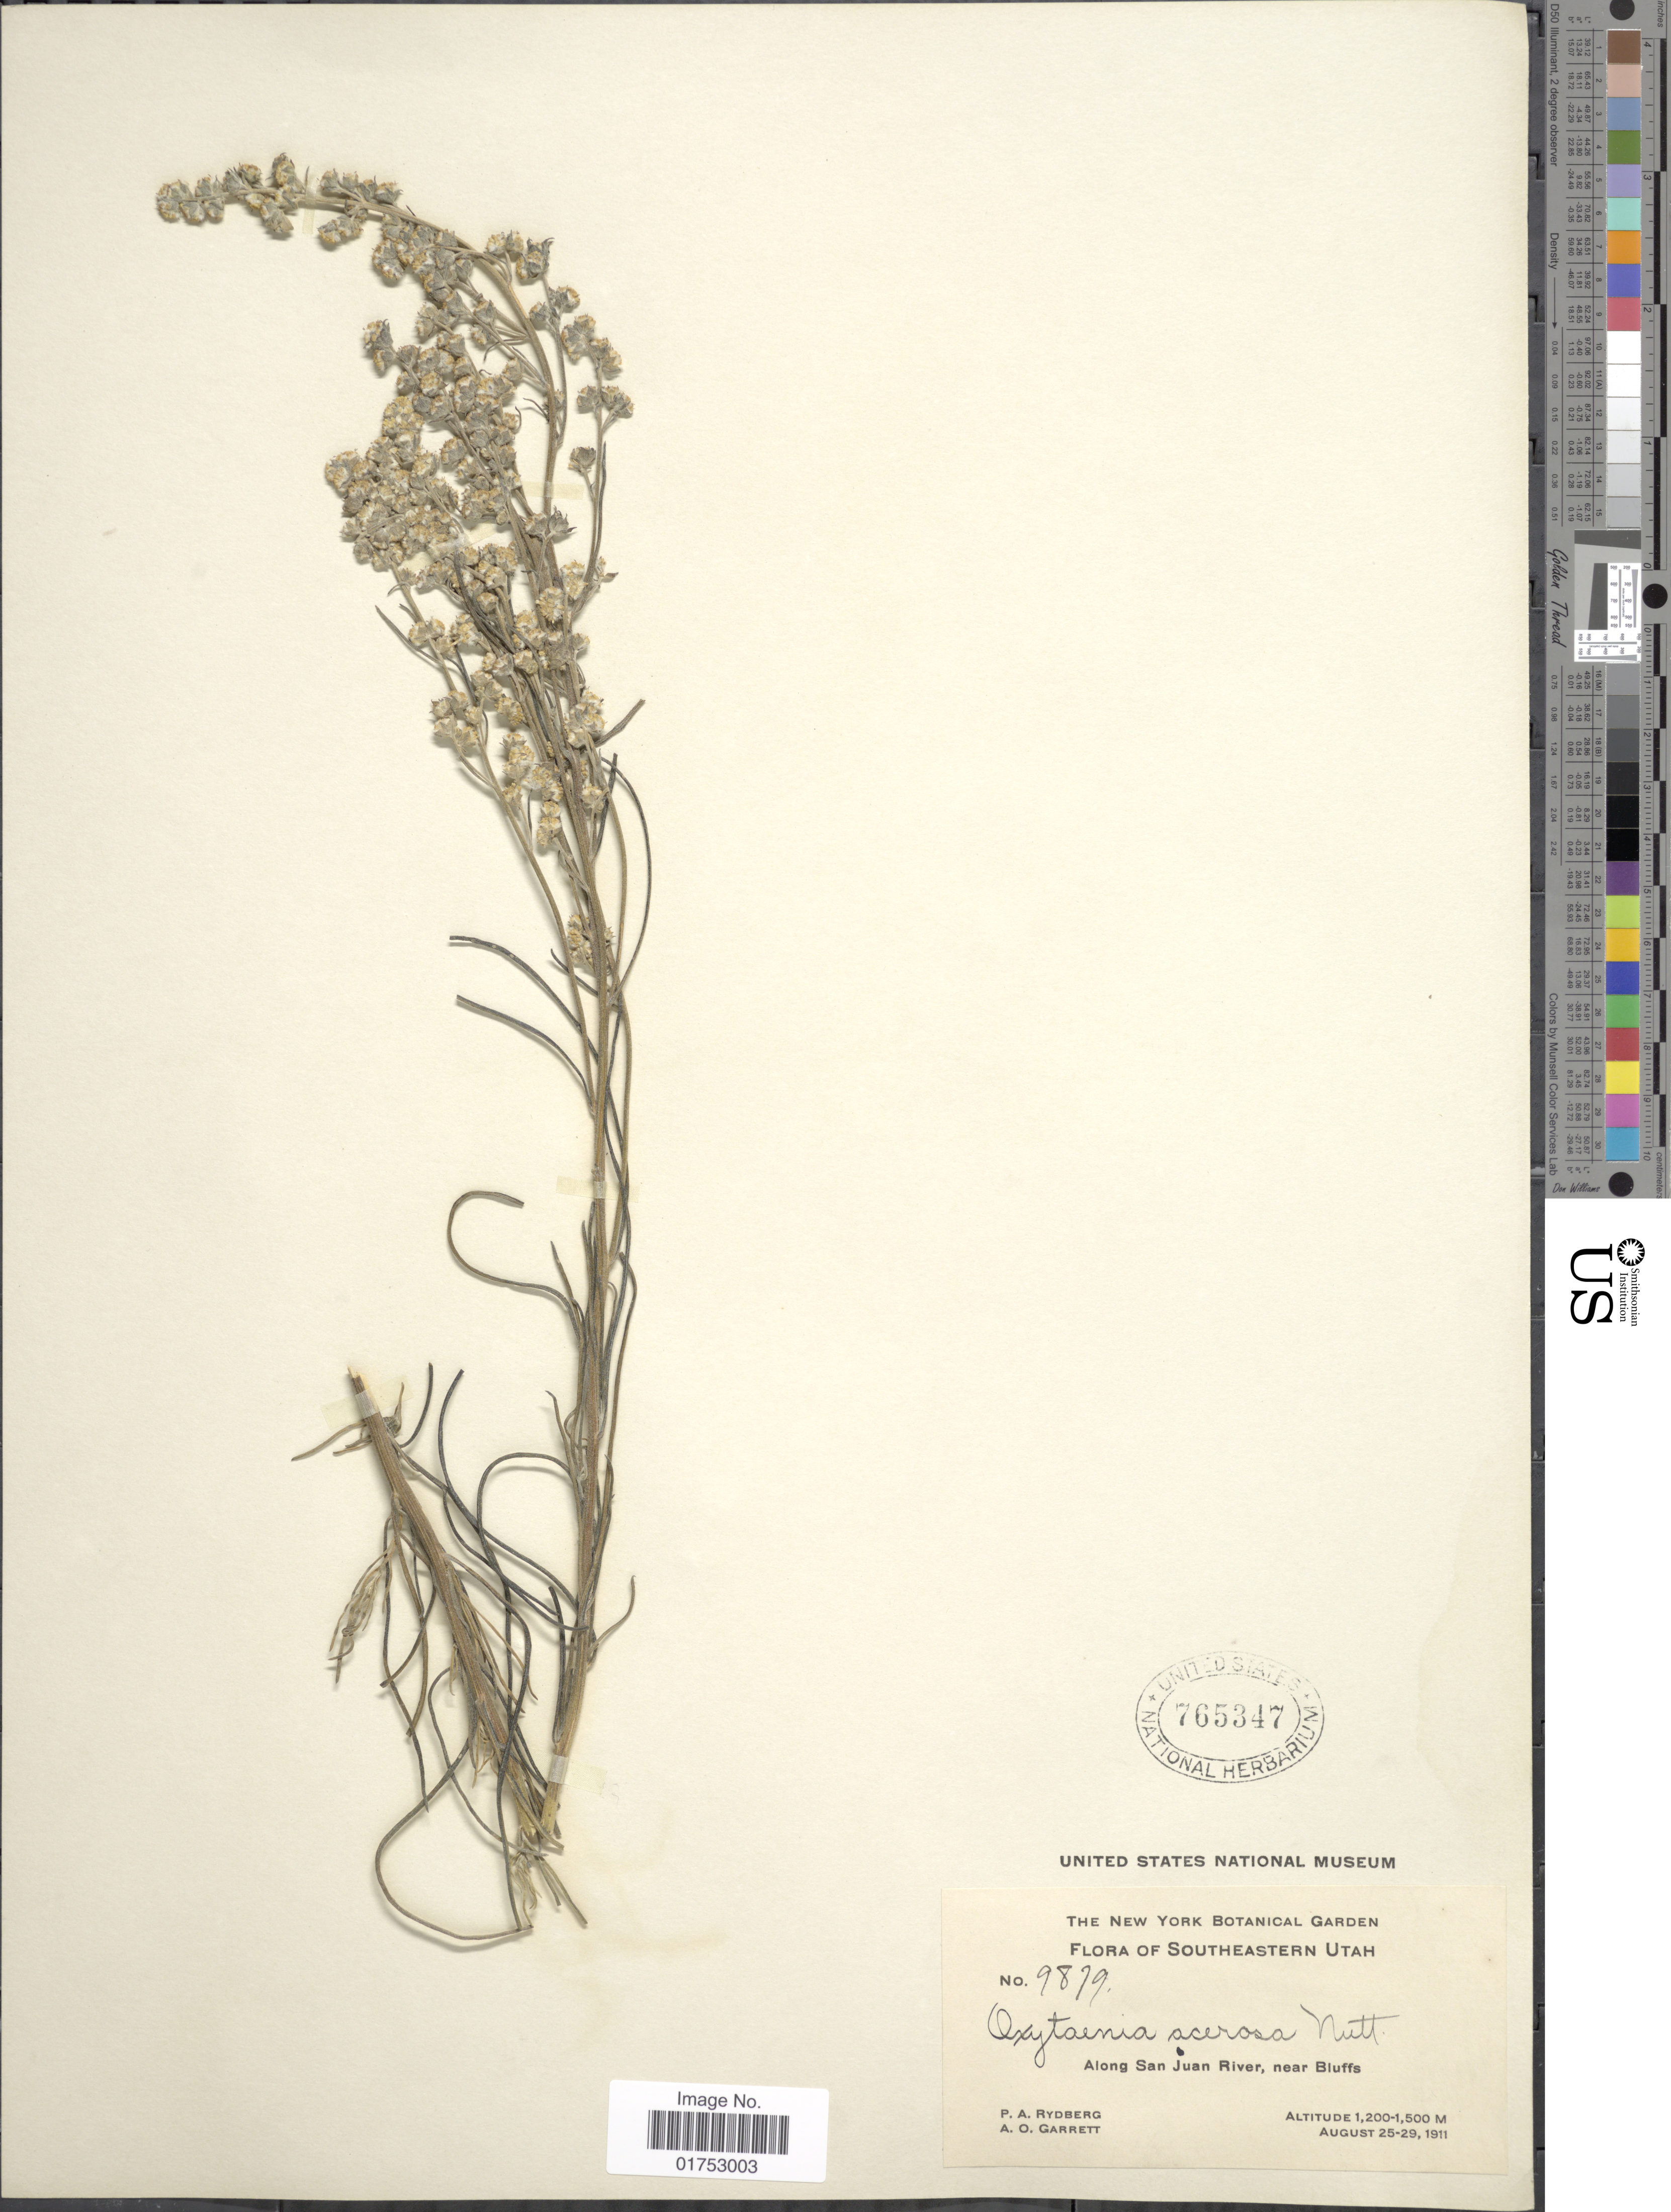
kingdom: Plantae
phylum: Tracheophyta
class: Magnoliopsida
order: Asterales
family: Asteraceae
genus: Oxytenia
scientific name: Oxytenia acerosa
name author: Nutt.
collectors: P. A. Rydberg & A. O. Garrett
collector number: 9879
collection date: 1911-08-25/1911-08-29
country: United States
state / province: Utah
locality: Southeastern Utah, along San Juan River, near Bluffs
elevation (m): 1200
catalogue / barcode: US 765347